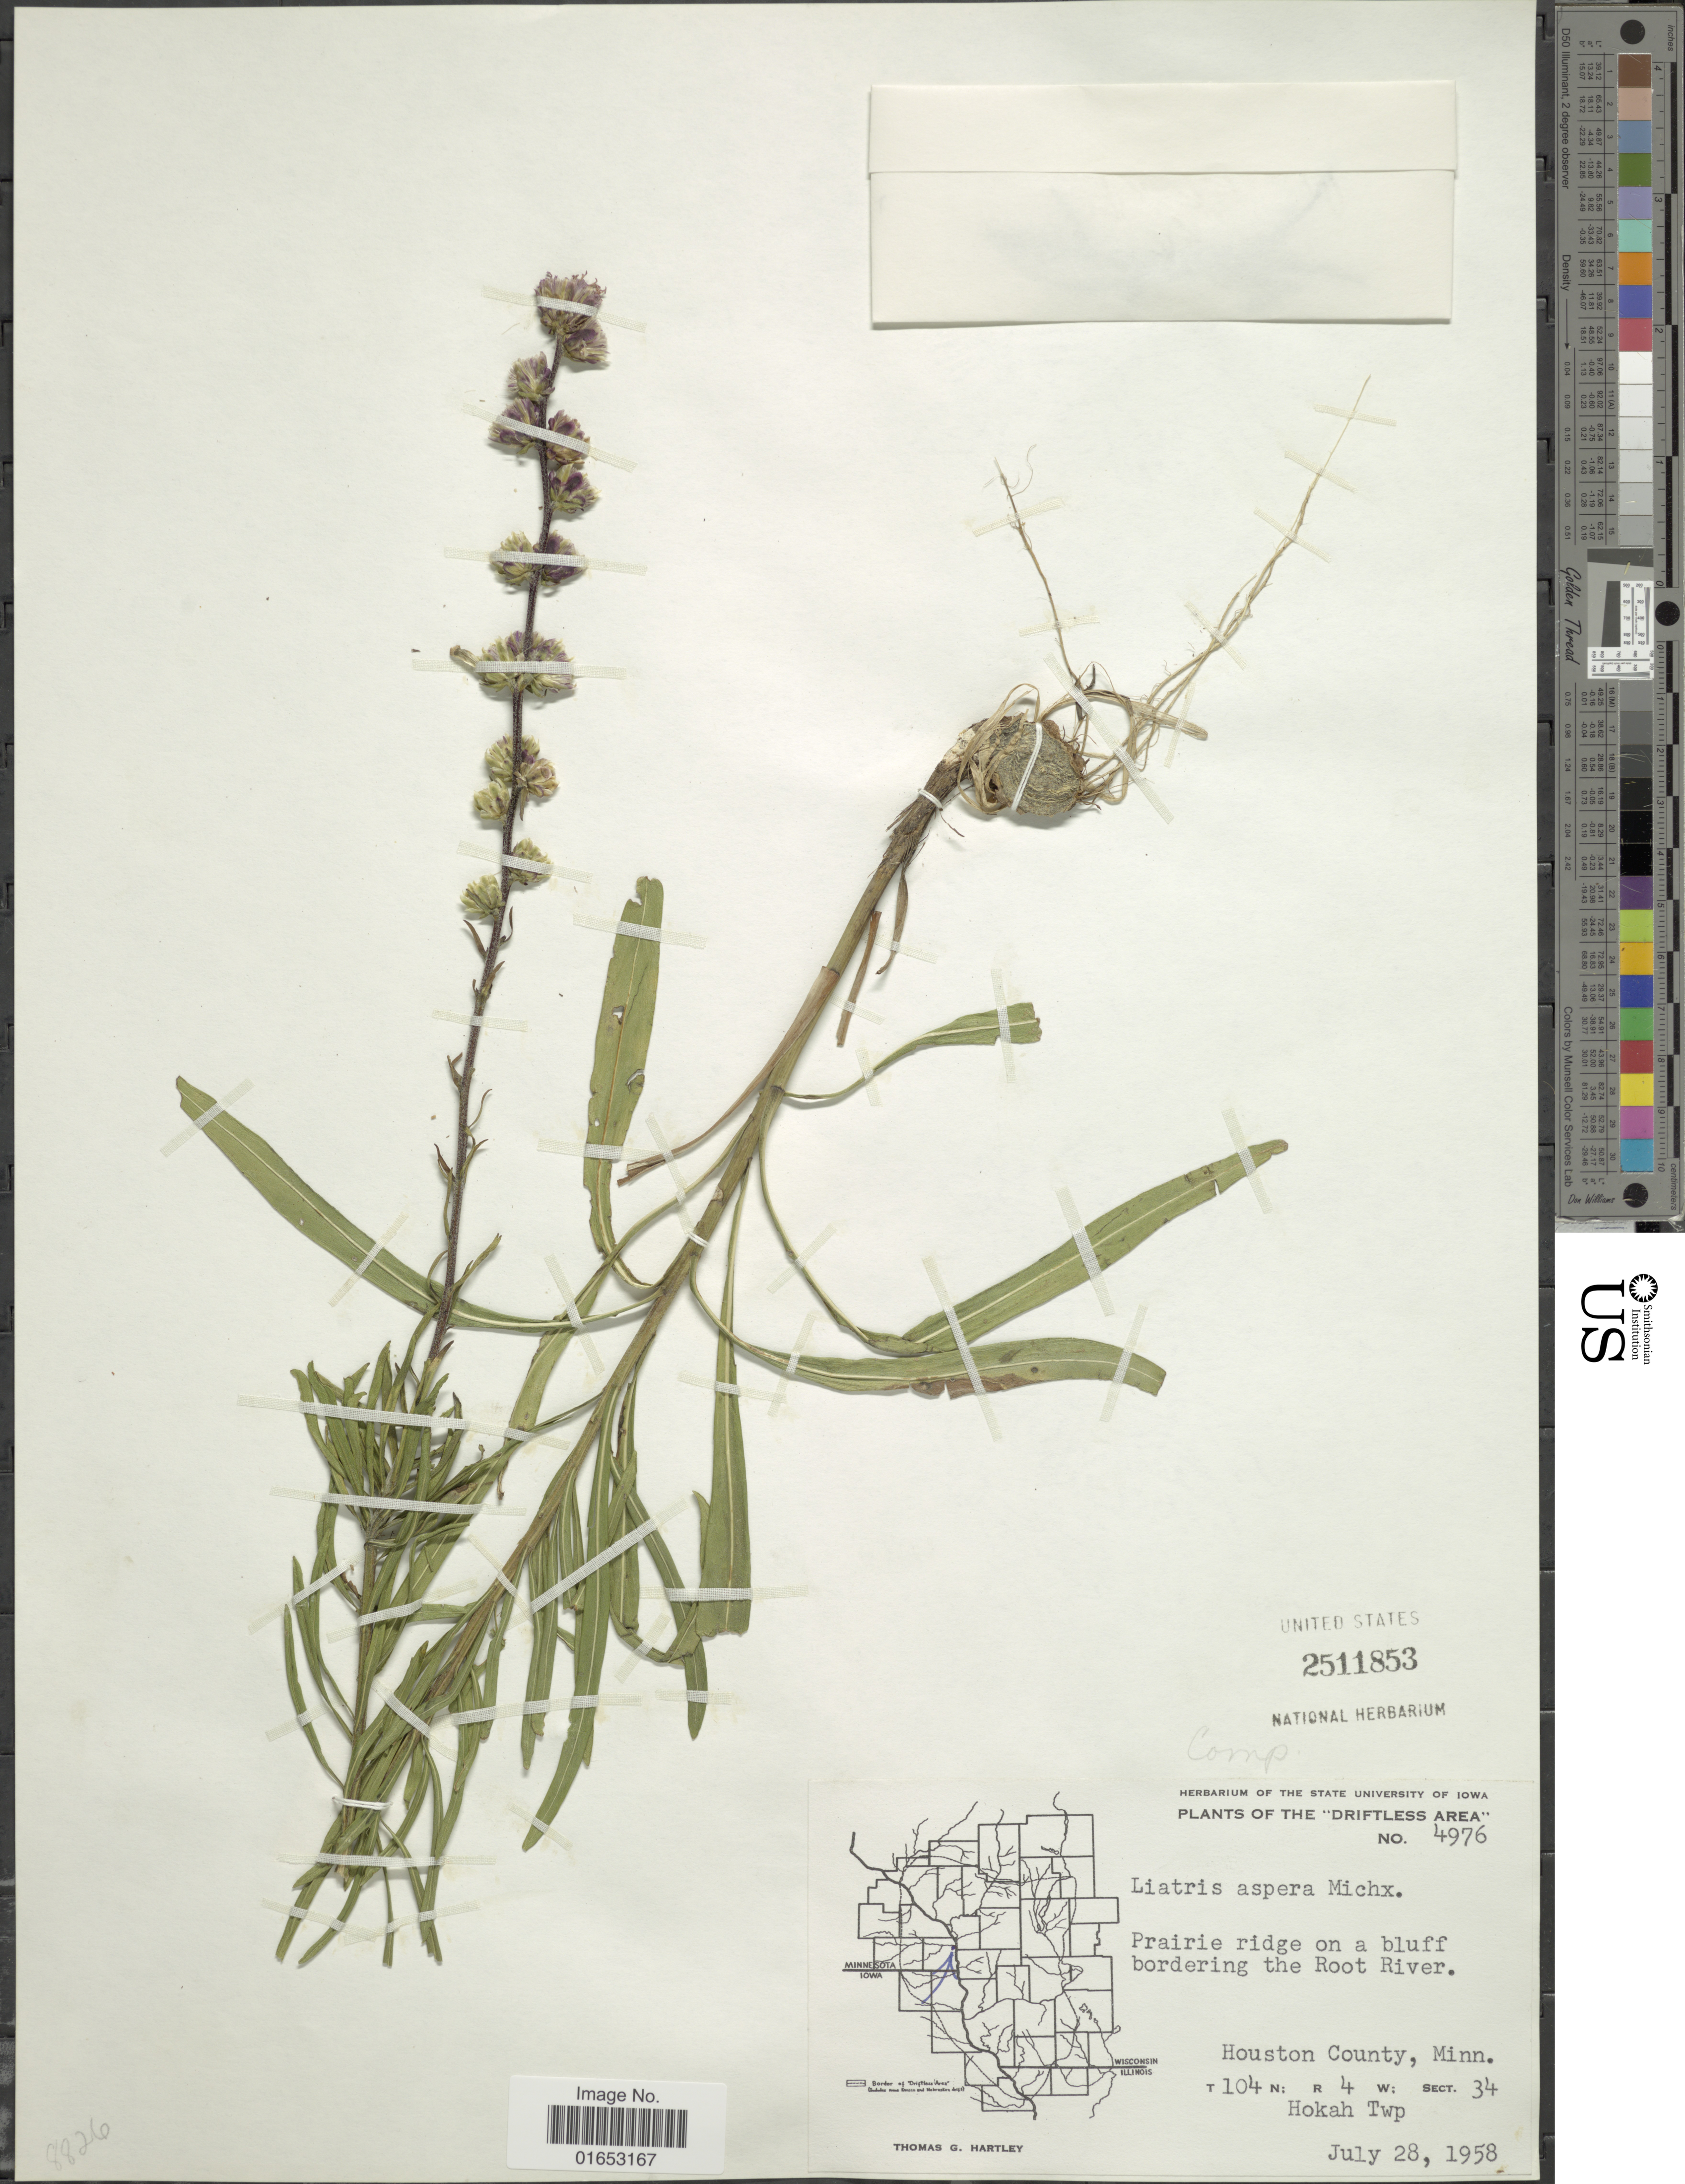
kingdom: Plantae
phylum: Tracheophyta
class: Magnoliopsida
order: Asterales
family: Asteraceae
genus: Liatris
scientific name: Liatris aspera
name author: Michx.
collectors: T. G. Hartley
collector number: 4976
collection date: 1958-07-28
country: United States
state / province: Minnesota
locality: Houston County, Prairie ridge on a bluff bordering the Root river, sect 34, Hokah Twp.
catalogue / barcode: US 2511853